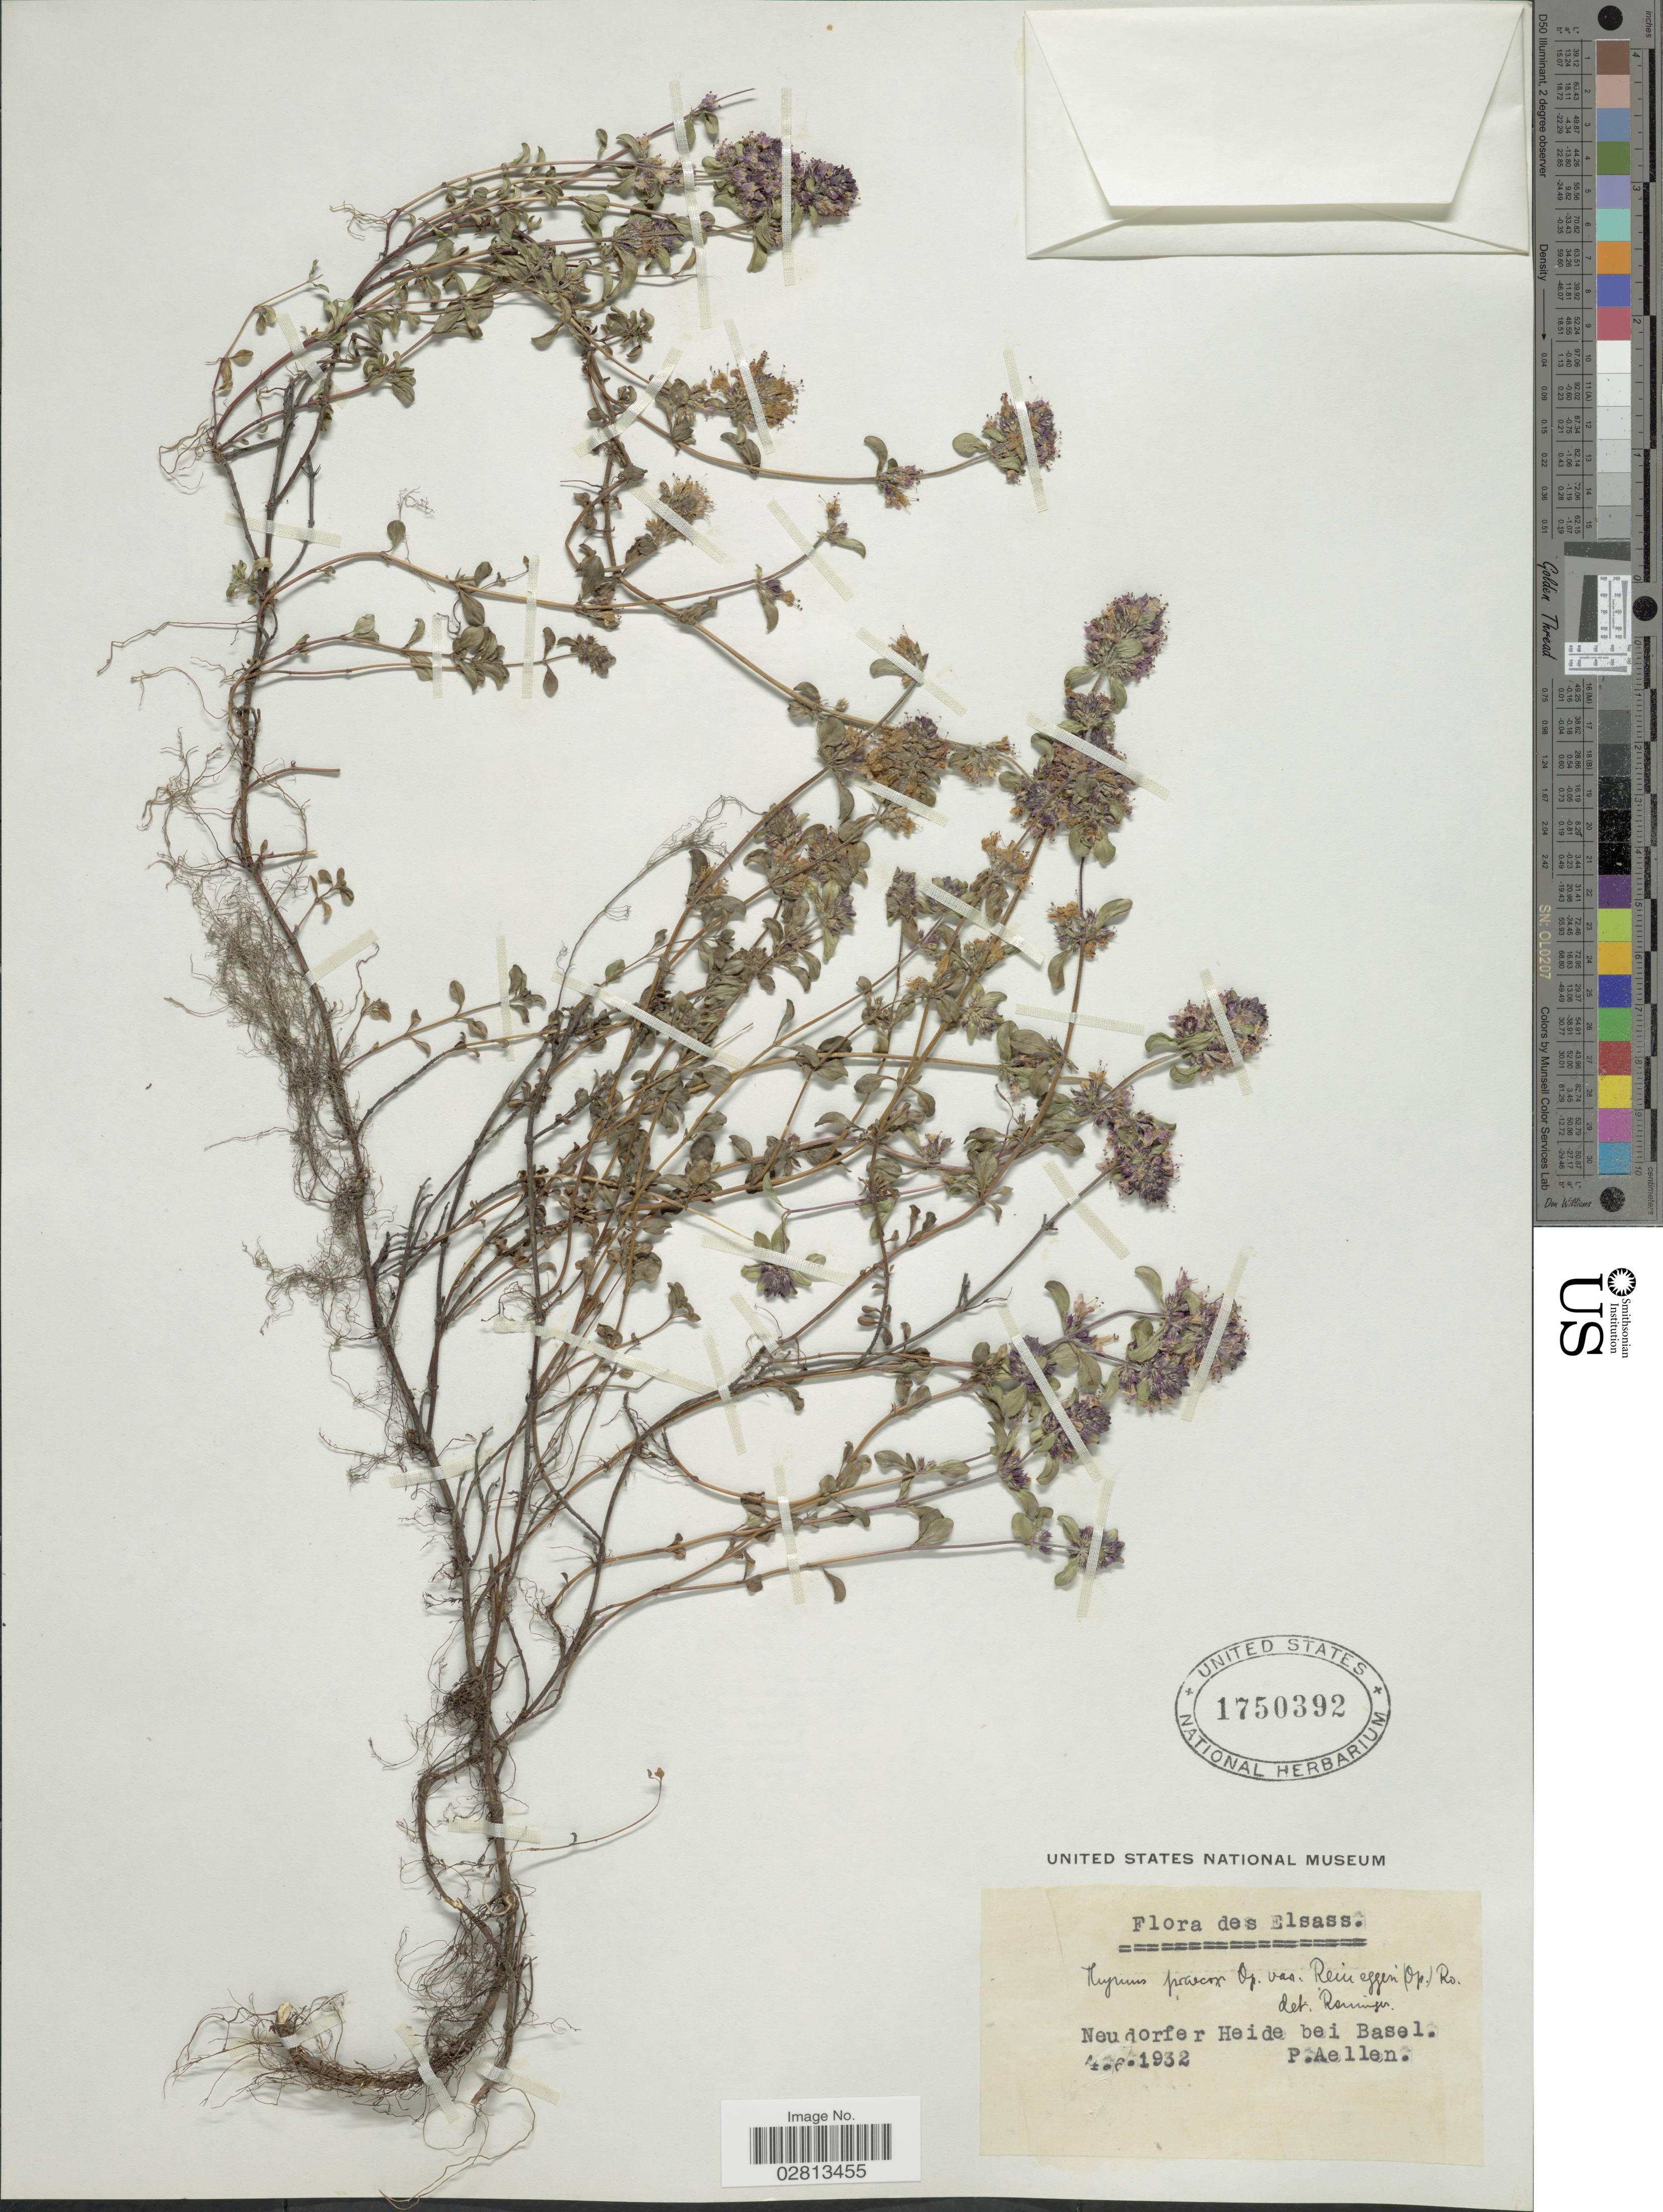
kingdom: Plantae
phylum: Tracheophyta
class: Magnoliopsida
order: Lamiales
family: Lamiaceae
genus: Thymus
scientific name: Thymus praecox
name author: Opiz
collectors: P. Aellen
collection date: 1932-06-04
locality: Elsass. Neudorfer Heide bei Basel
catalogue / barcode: US 1750392